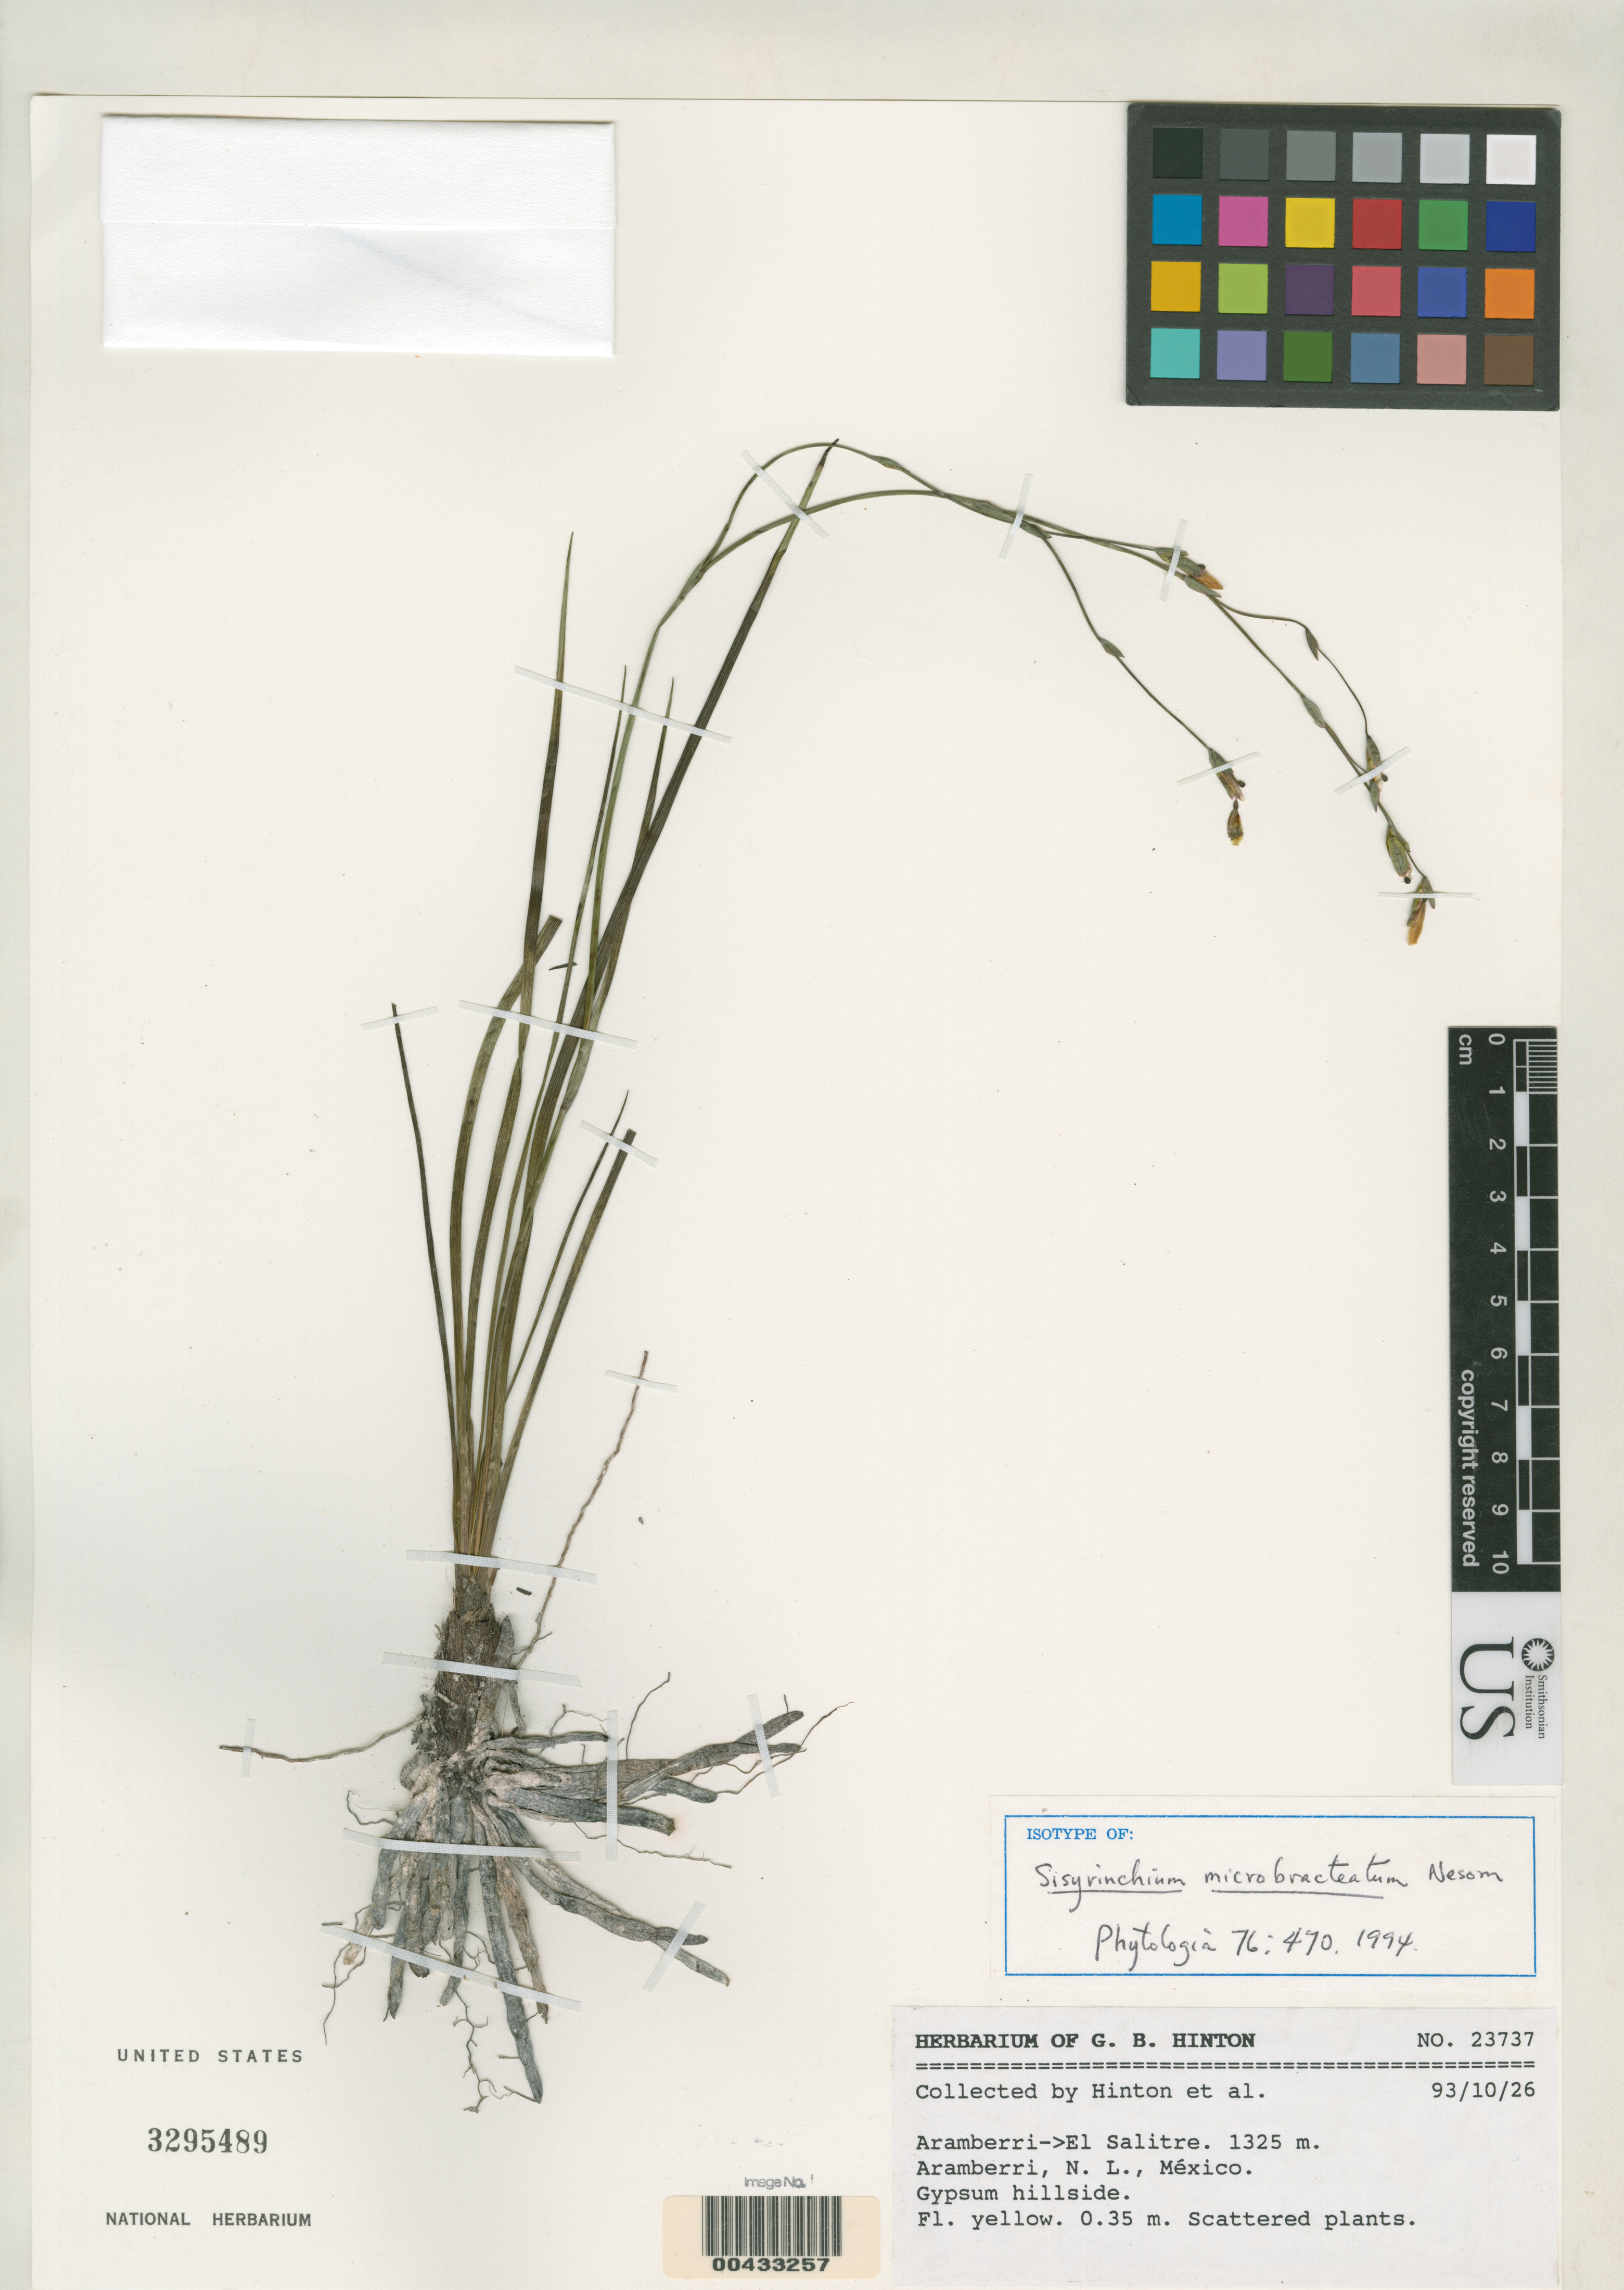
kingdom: Plantae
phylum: Tracheophyta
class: Liliopsida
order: Asparagales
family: Iridaceae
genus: Sisyrinchium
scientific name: Sisyrinchium microbracteatum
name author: G.L. Nesom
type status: Isotype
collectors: G. B. Hinton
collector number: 23737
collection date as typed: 26 Oct 1993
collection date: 1993-10-26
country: Mexico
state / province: Nuevo León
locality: Aramberri, El Salitre.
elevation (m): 1325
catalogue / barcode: US 3295489